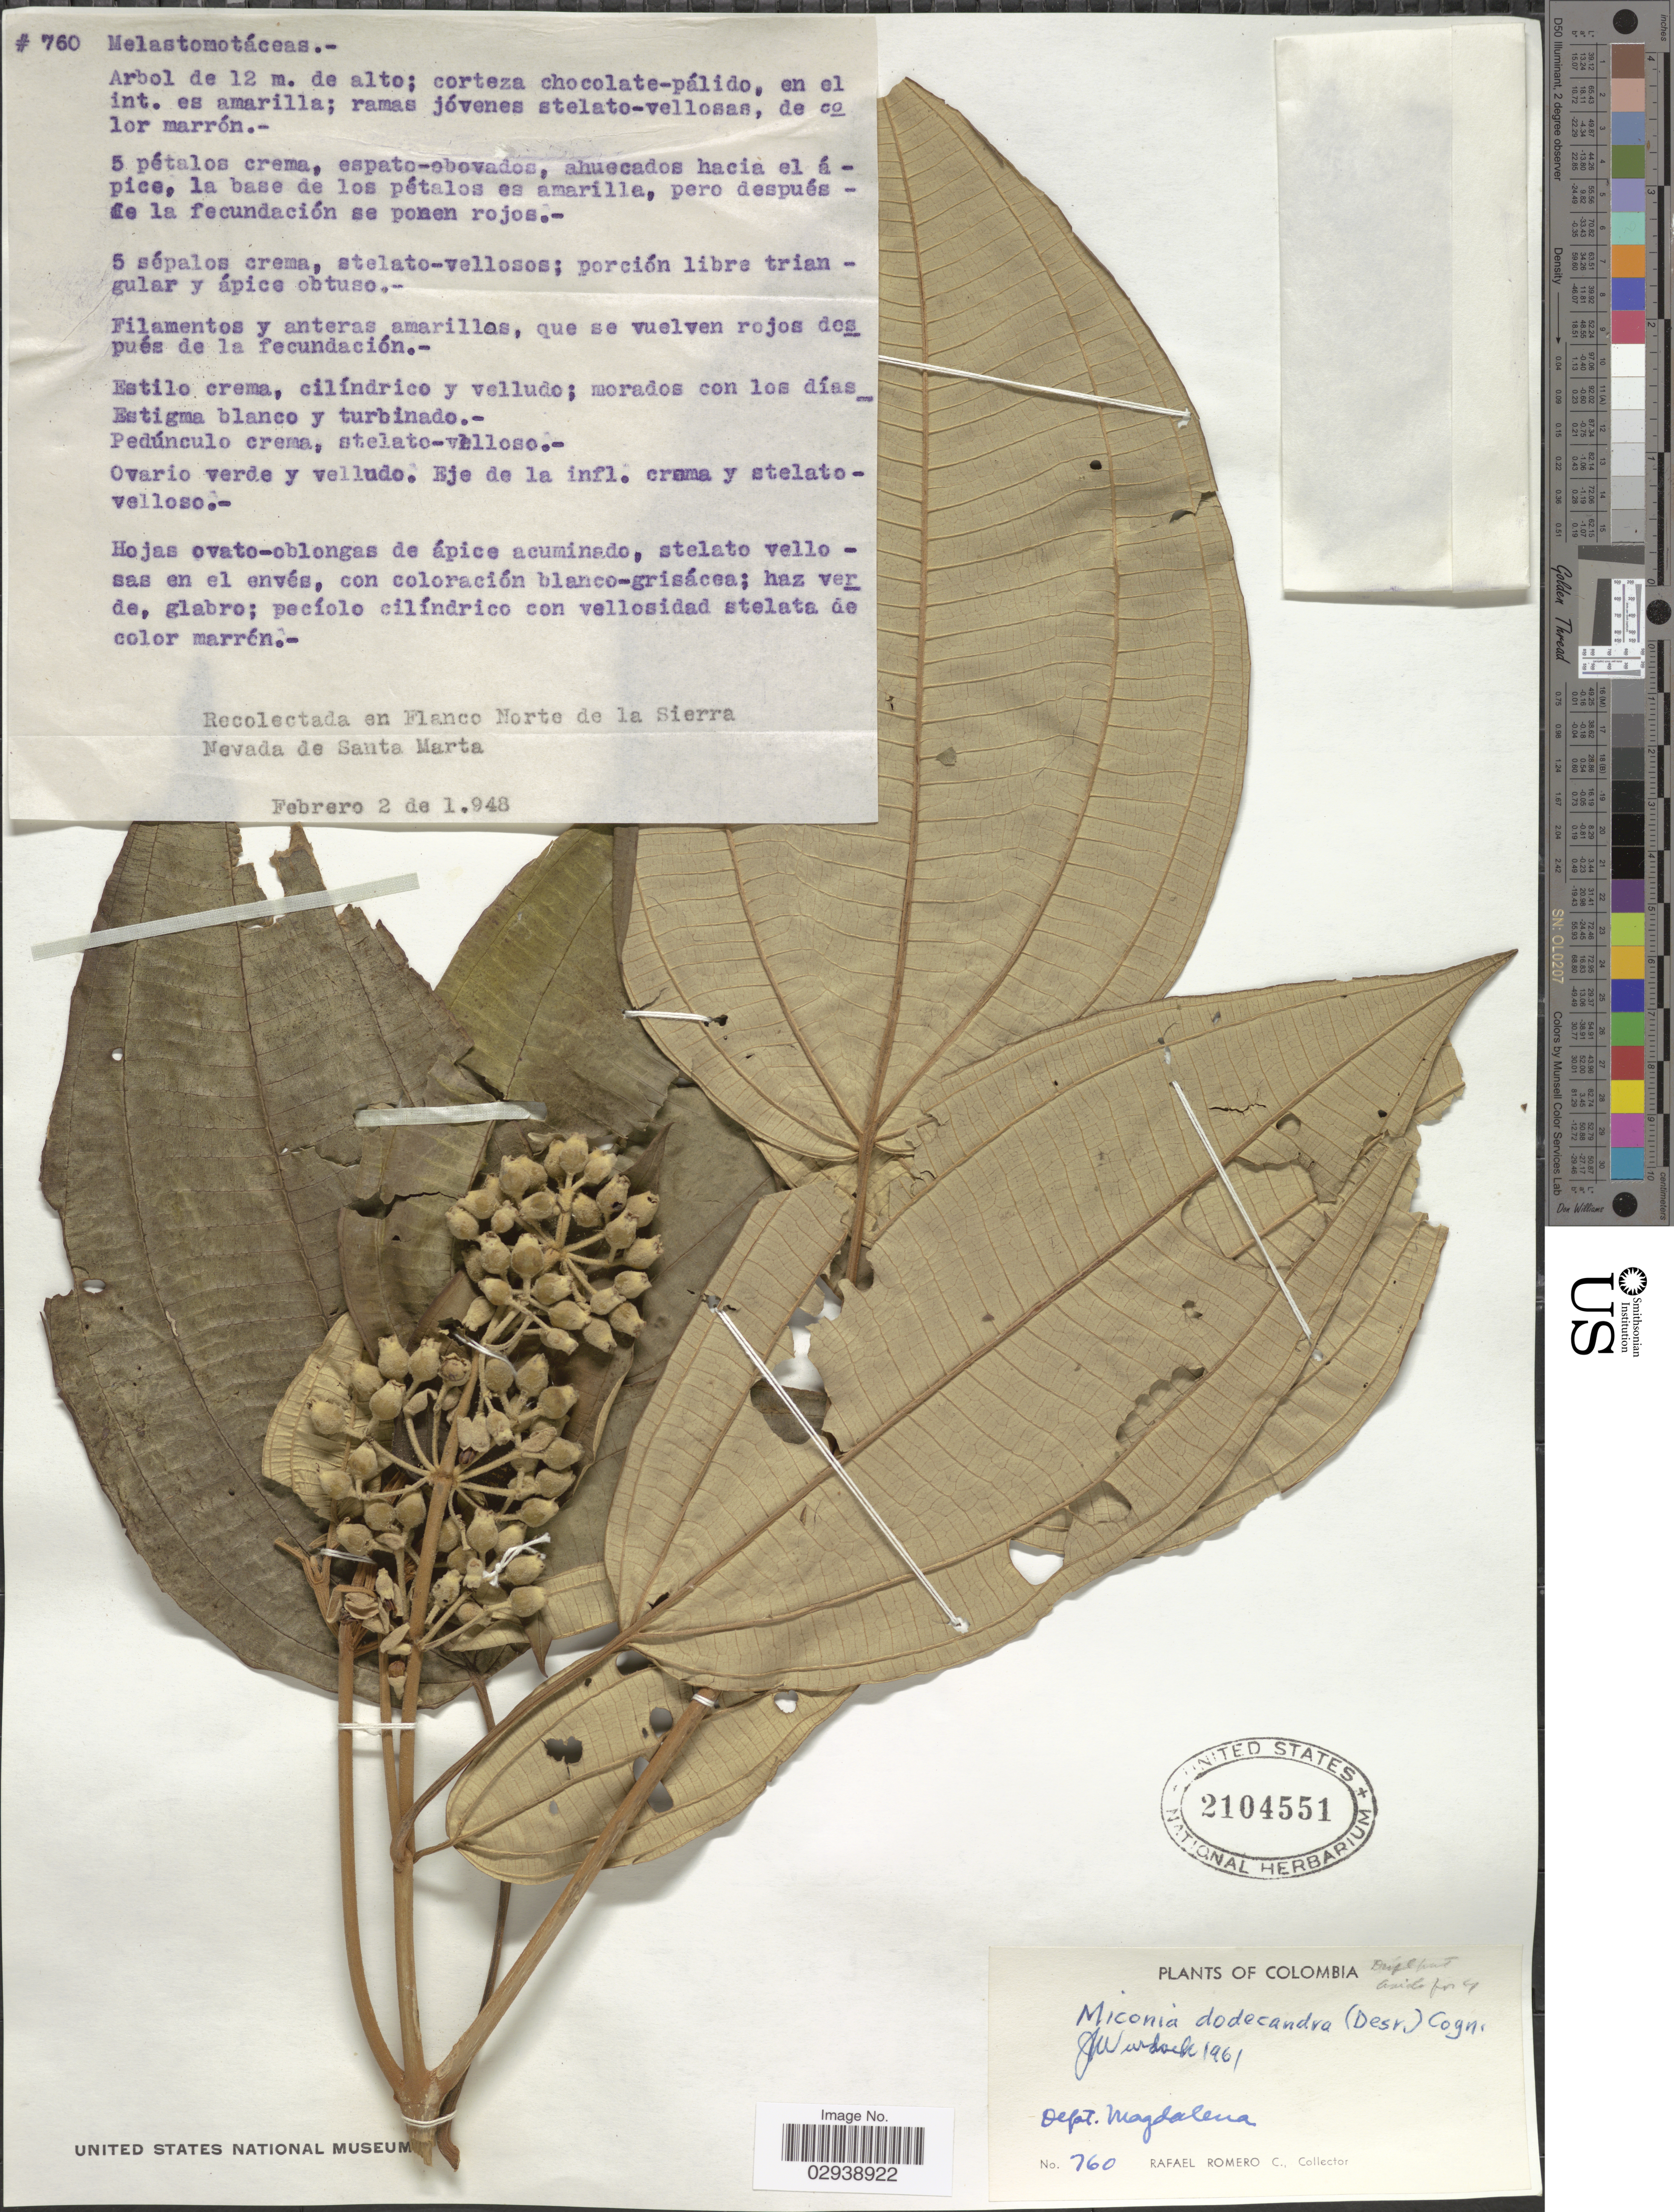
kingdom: Plantae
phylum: Tracheophyta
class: Magnoliopsida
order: Myrtales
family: Melastomataceae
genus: Miconia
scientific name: Miconia dodecandra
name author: Cogn.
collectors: R. Romero Castañeda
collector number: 760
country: Colombia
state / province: Magdalena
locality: Recolectda en Flanco Norte de la Sierra Nevada de Santa Marta.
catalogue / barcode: US 2104551